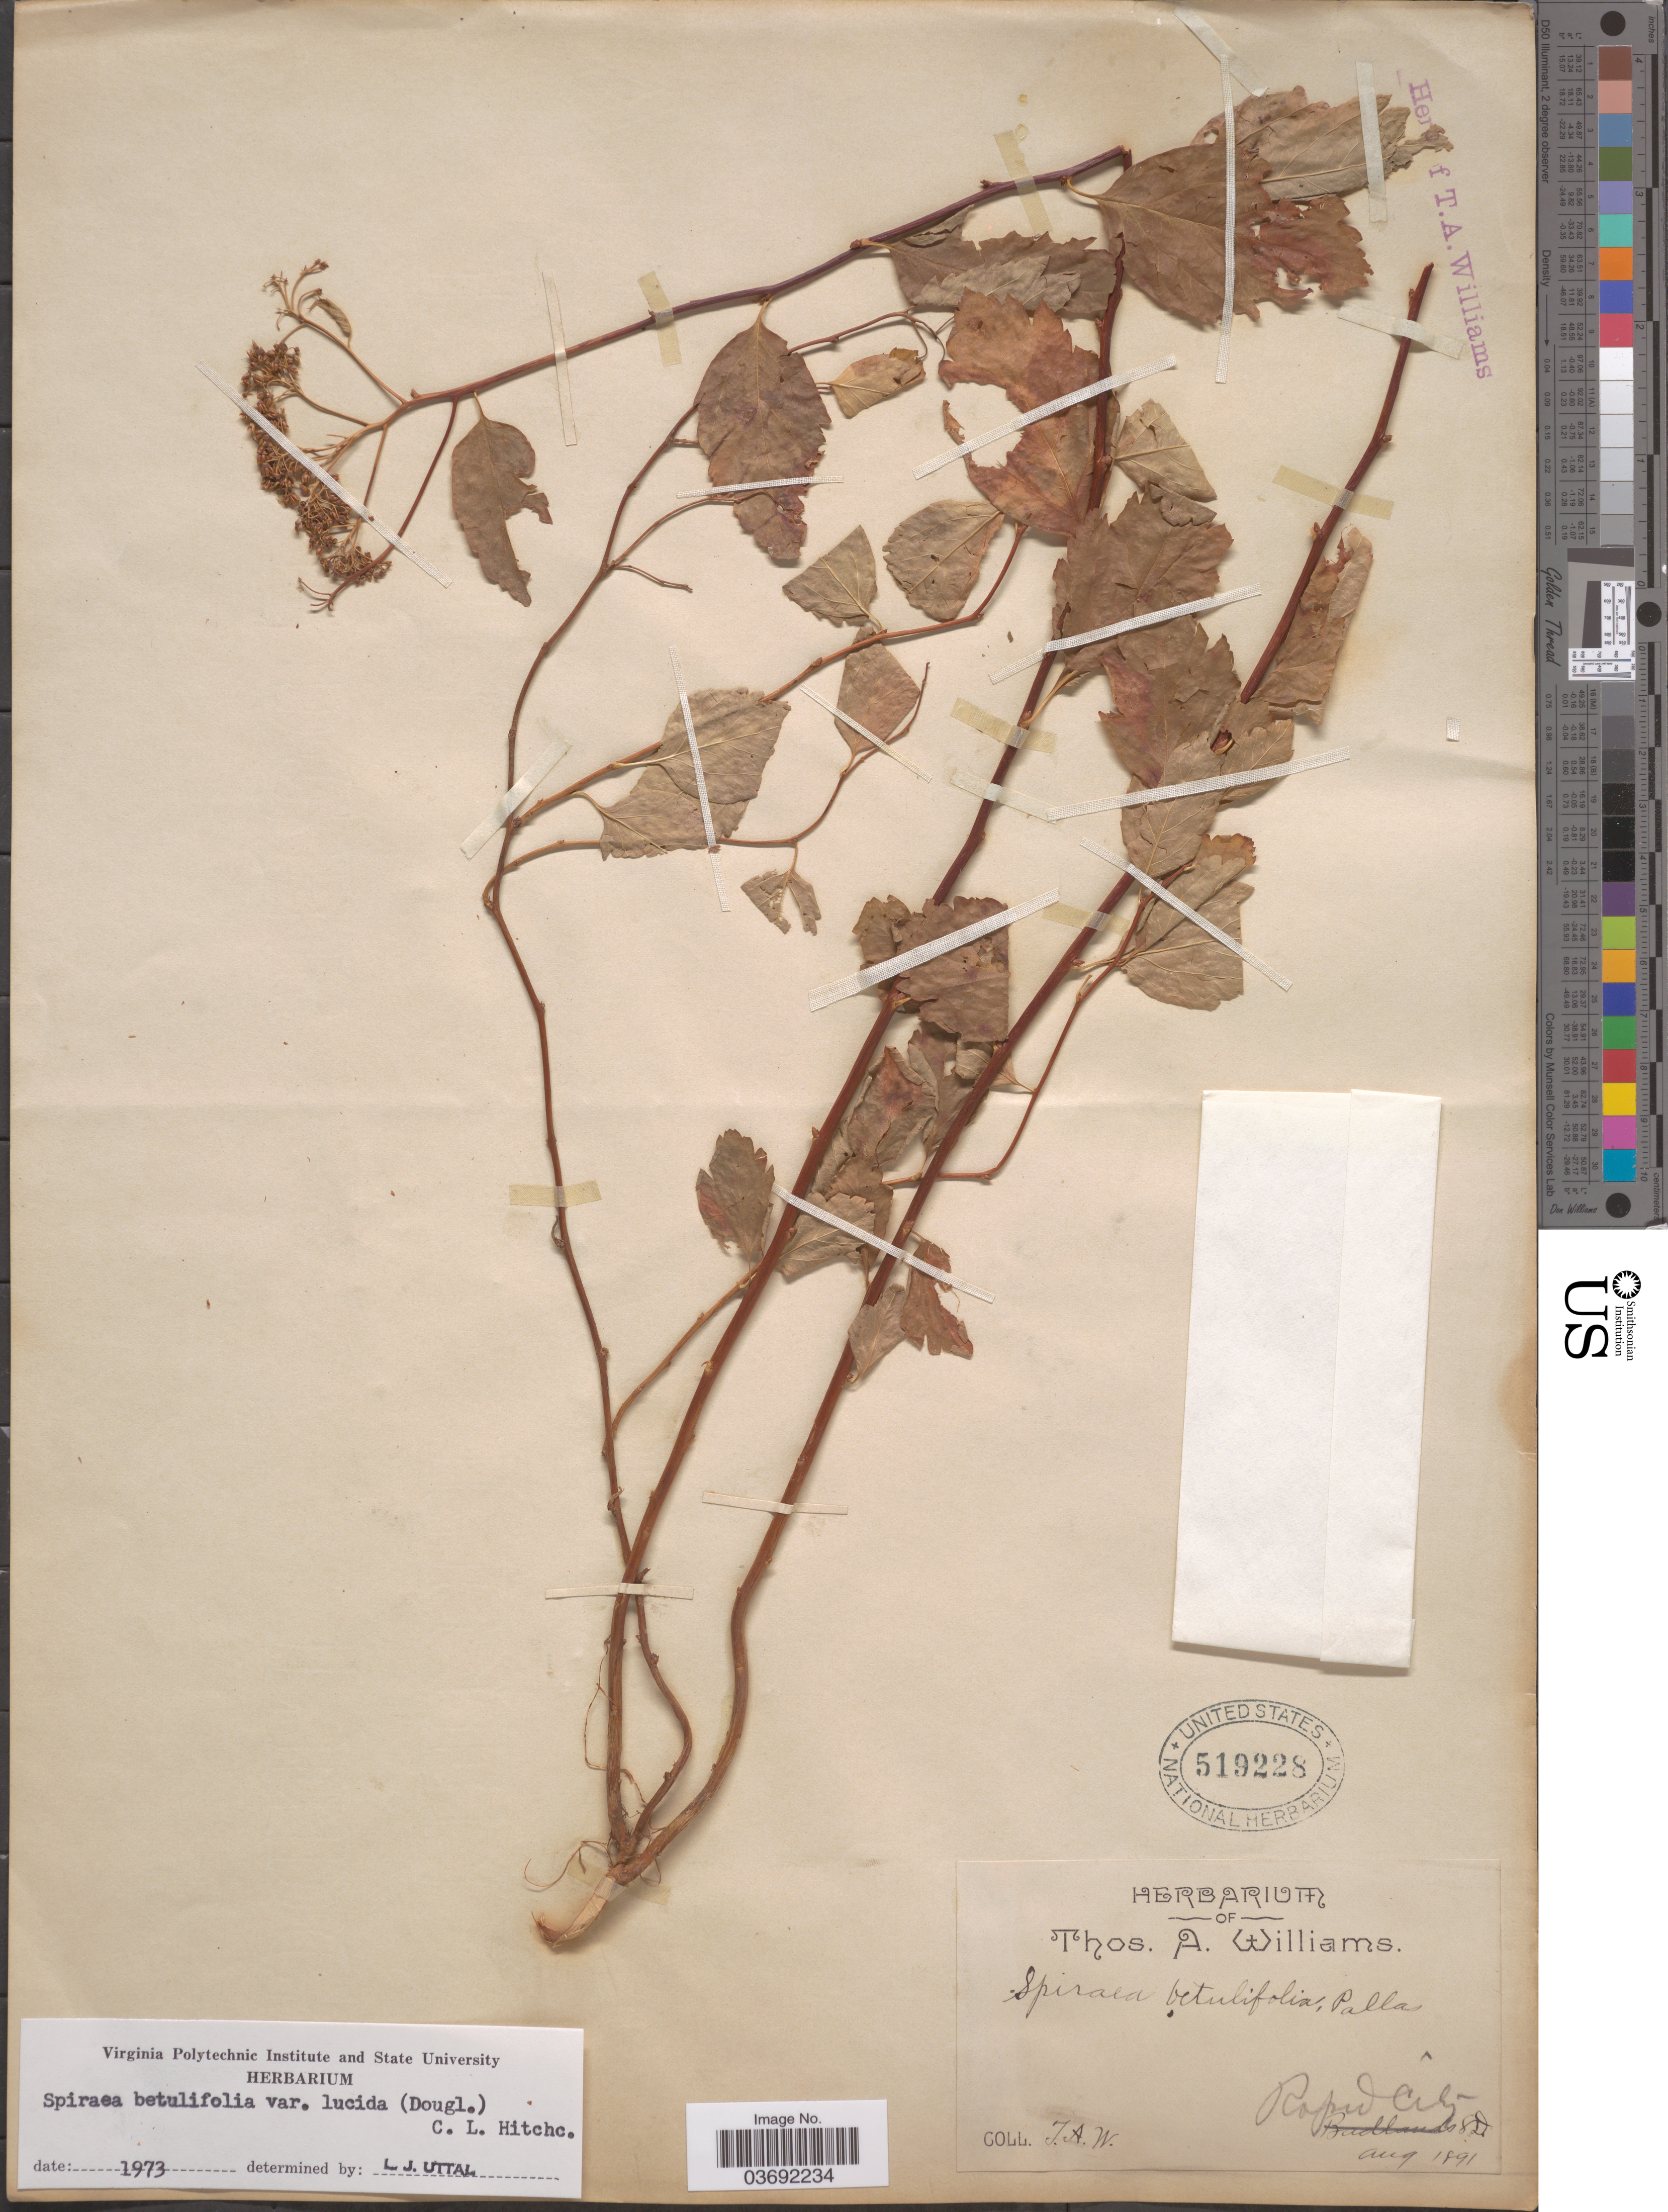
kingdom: Plantae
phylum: Tracheophyta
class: Magnoliopsida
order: Rosales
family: Rosaceae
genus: Spiraea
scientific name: Spiraea betulifolia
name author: Pall.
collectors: T. A. Williams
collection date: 1891-08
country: United States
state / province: South Dakota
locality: Rapid City.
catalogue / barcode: US 519228